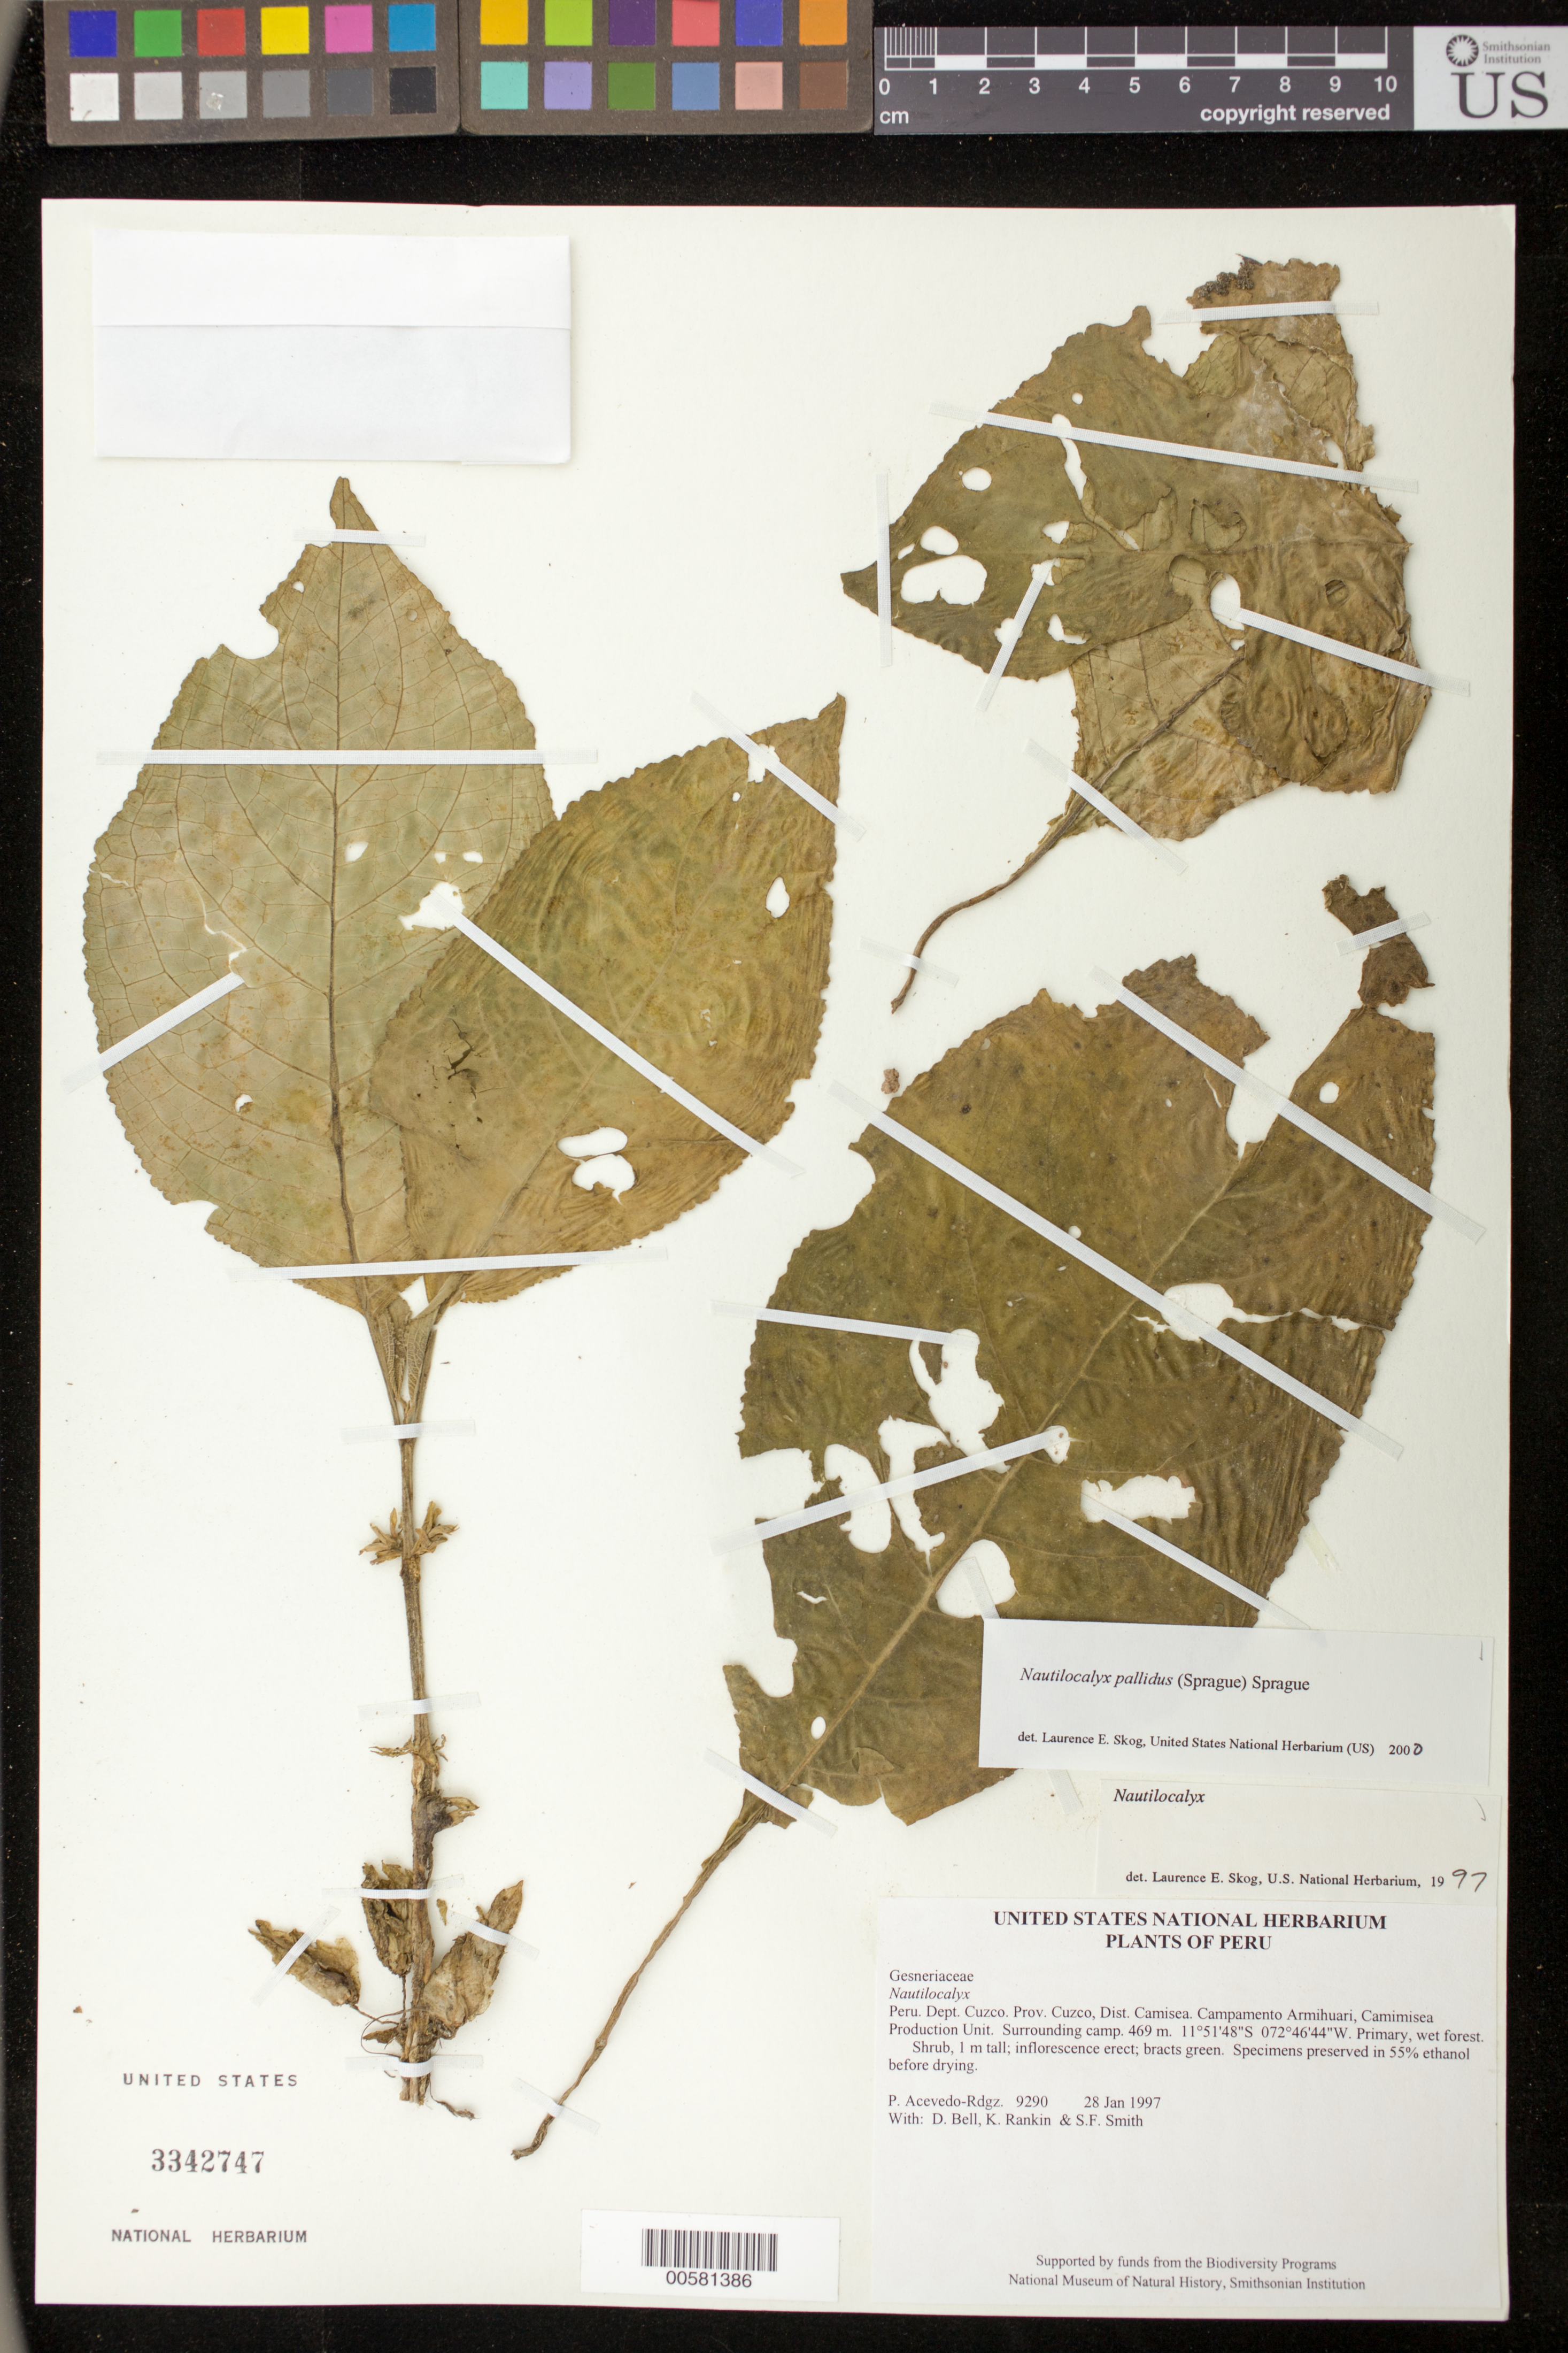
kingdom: Plantae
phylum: Tracheophyta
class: Magnoliopsida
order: Lamiales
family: Gesneriaceae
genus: Nautilocalyx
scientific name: Nautilocalyx pallidus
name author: (Sprague) C. Sprague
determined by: Skog, Laurence E.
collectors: P. Acevedo-Rodr., D. A. Bell, K. Rankin & S.F. Smith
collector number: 9290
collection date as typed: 28 Jan 1997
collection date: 1997-01-28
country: Peru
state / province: Cusco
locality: Prov. Cuzco, Dtto. Camisea; Campamento Armihuari, Camisea Production Unit; surrounding camp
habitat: Primary, wet forest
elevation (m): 469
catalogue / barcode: US 3342747